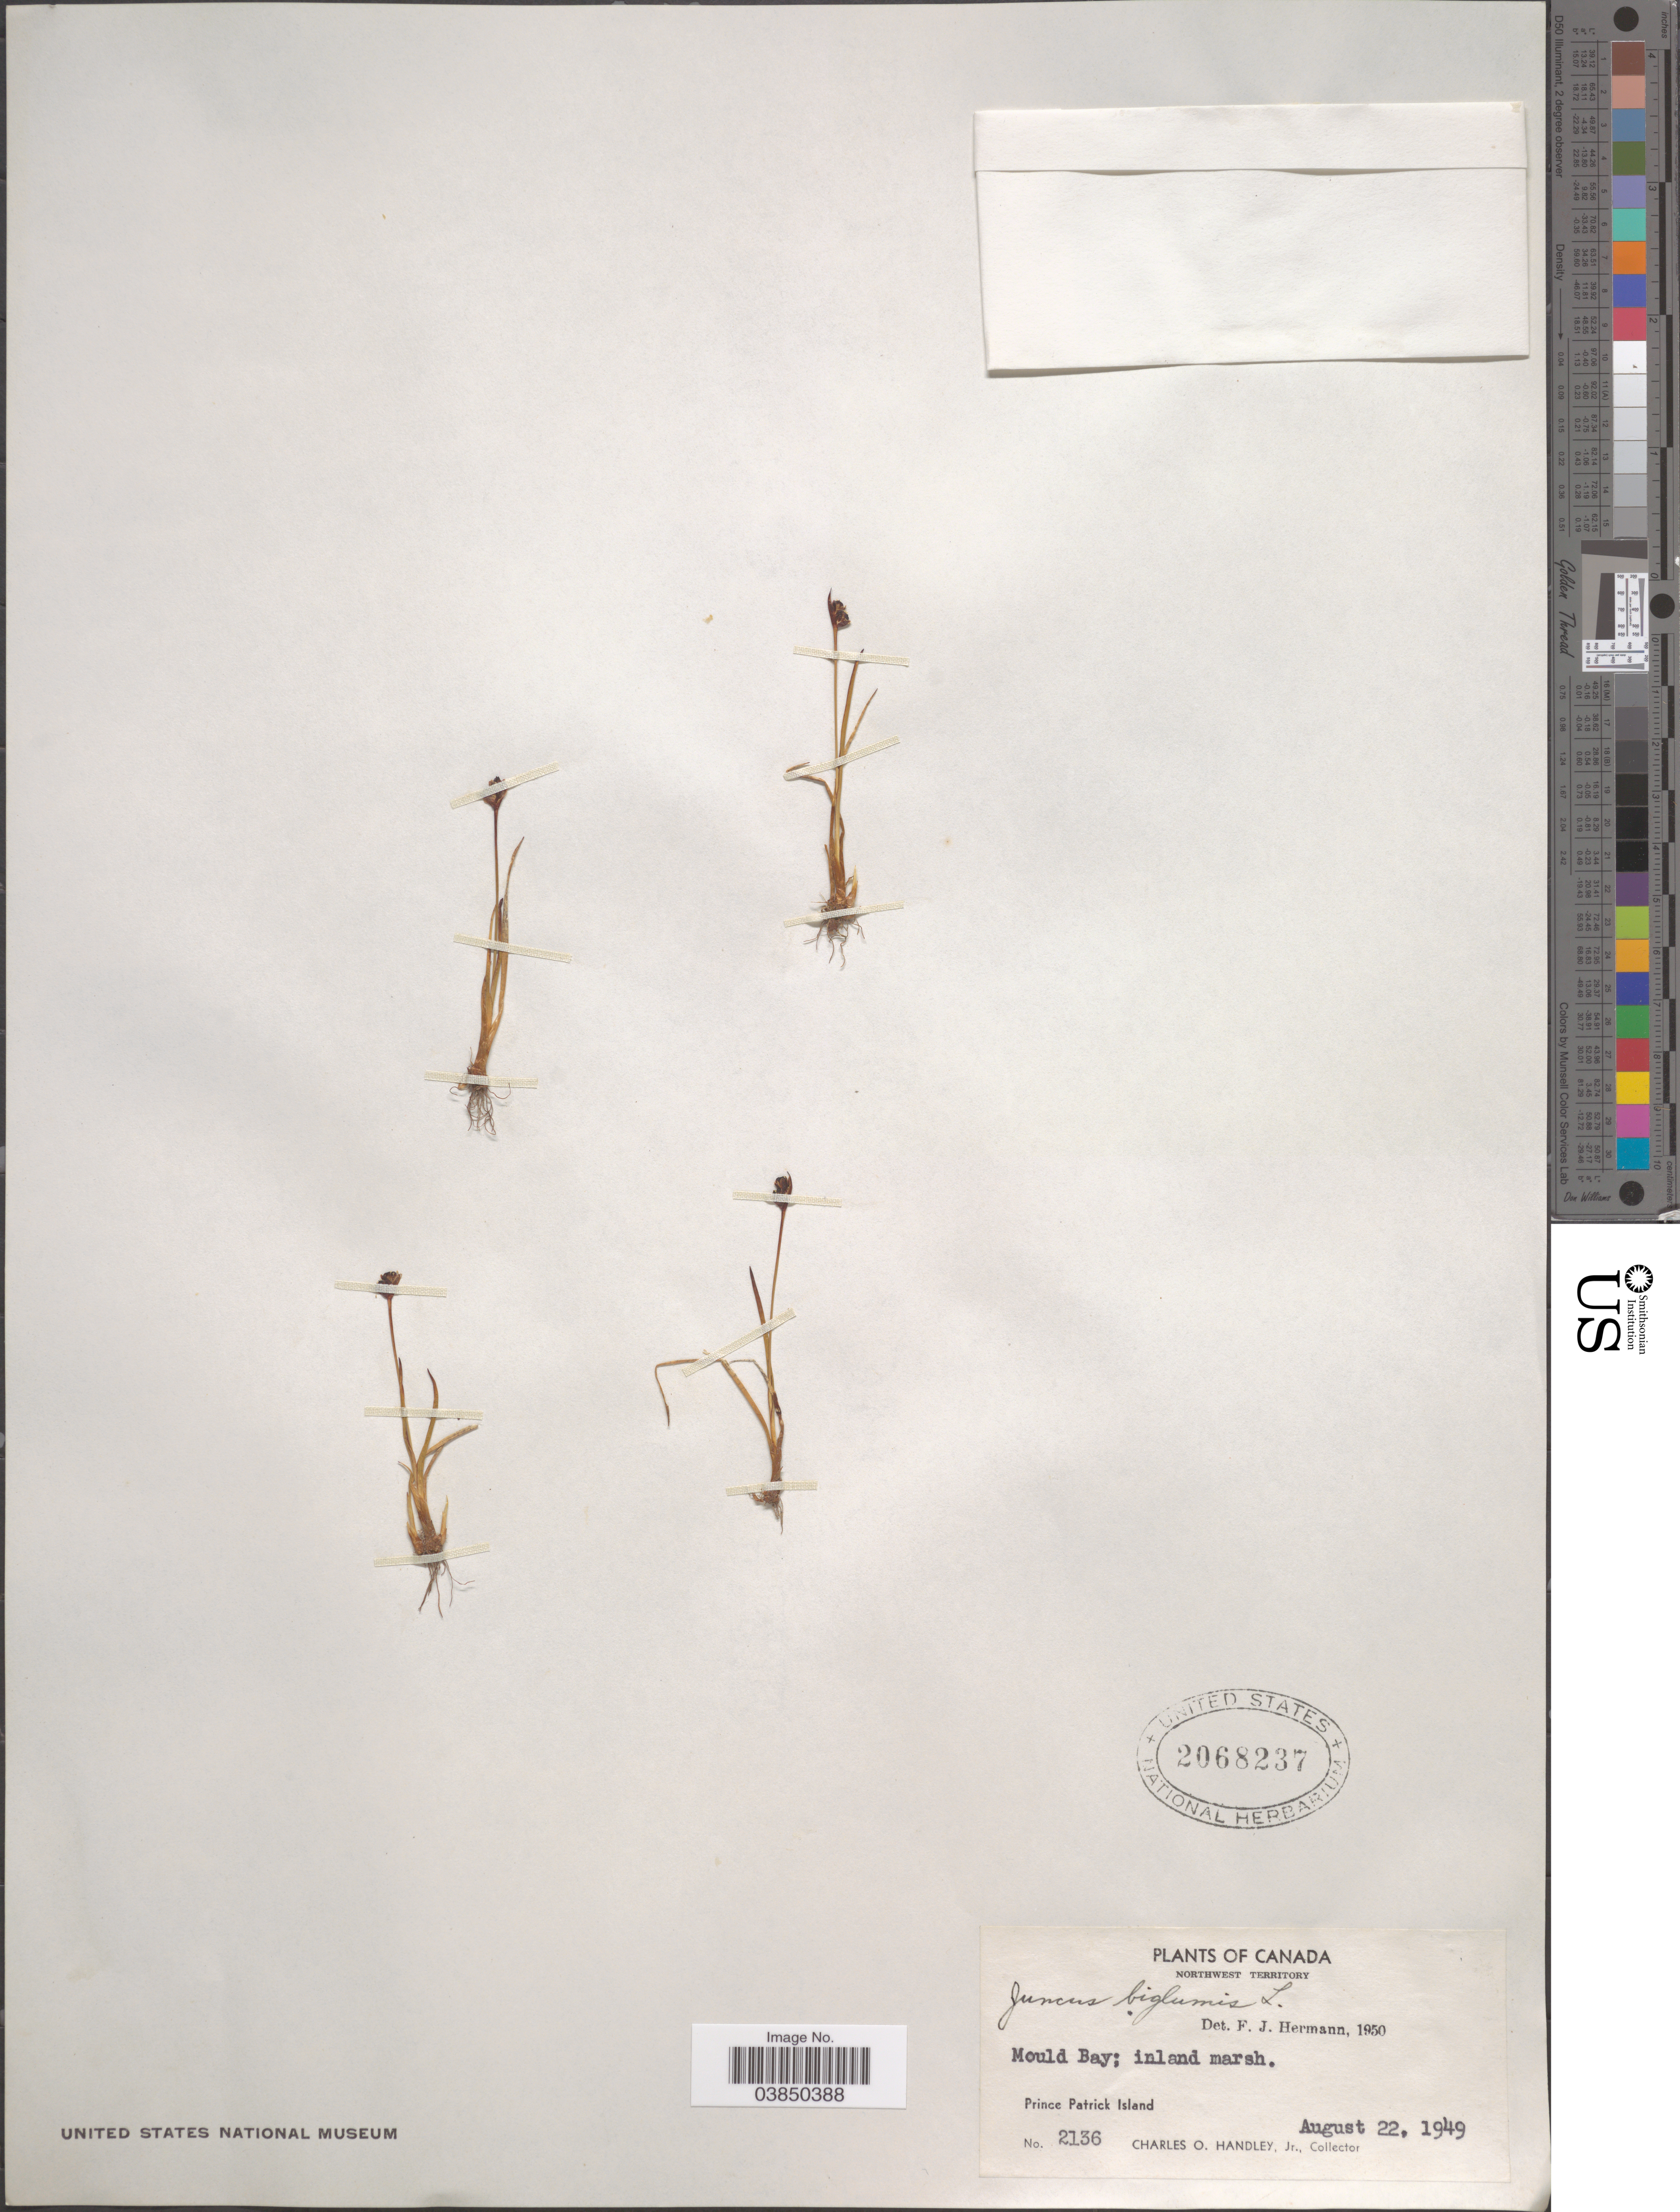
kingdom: Plantae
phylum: Tracheophyta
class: Liliopsida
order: Poales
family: Juncaceae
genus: Juncus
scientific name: Juncus biglumis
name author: L.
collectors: C. Handley Jr.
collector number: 2136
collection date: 1949-08-22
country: Canada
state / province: Northwest Territories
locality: Mould Bay. Prince Patrick Island.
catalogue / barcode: US 2068237